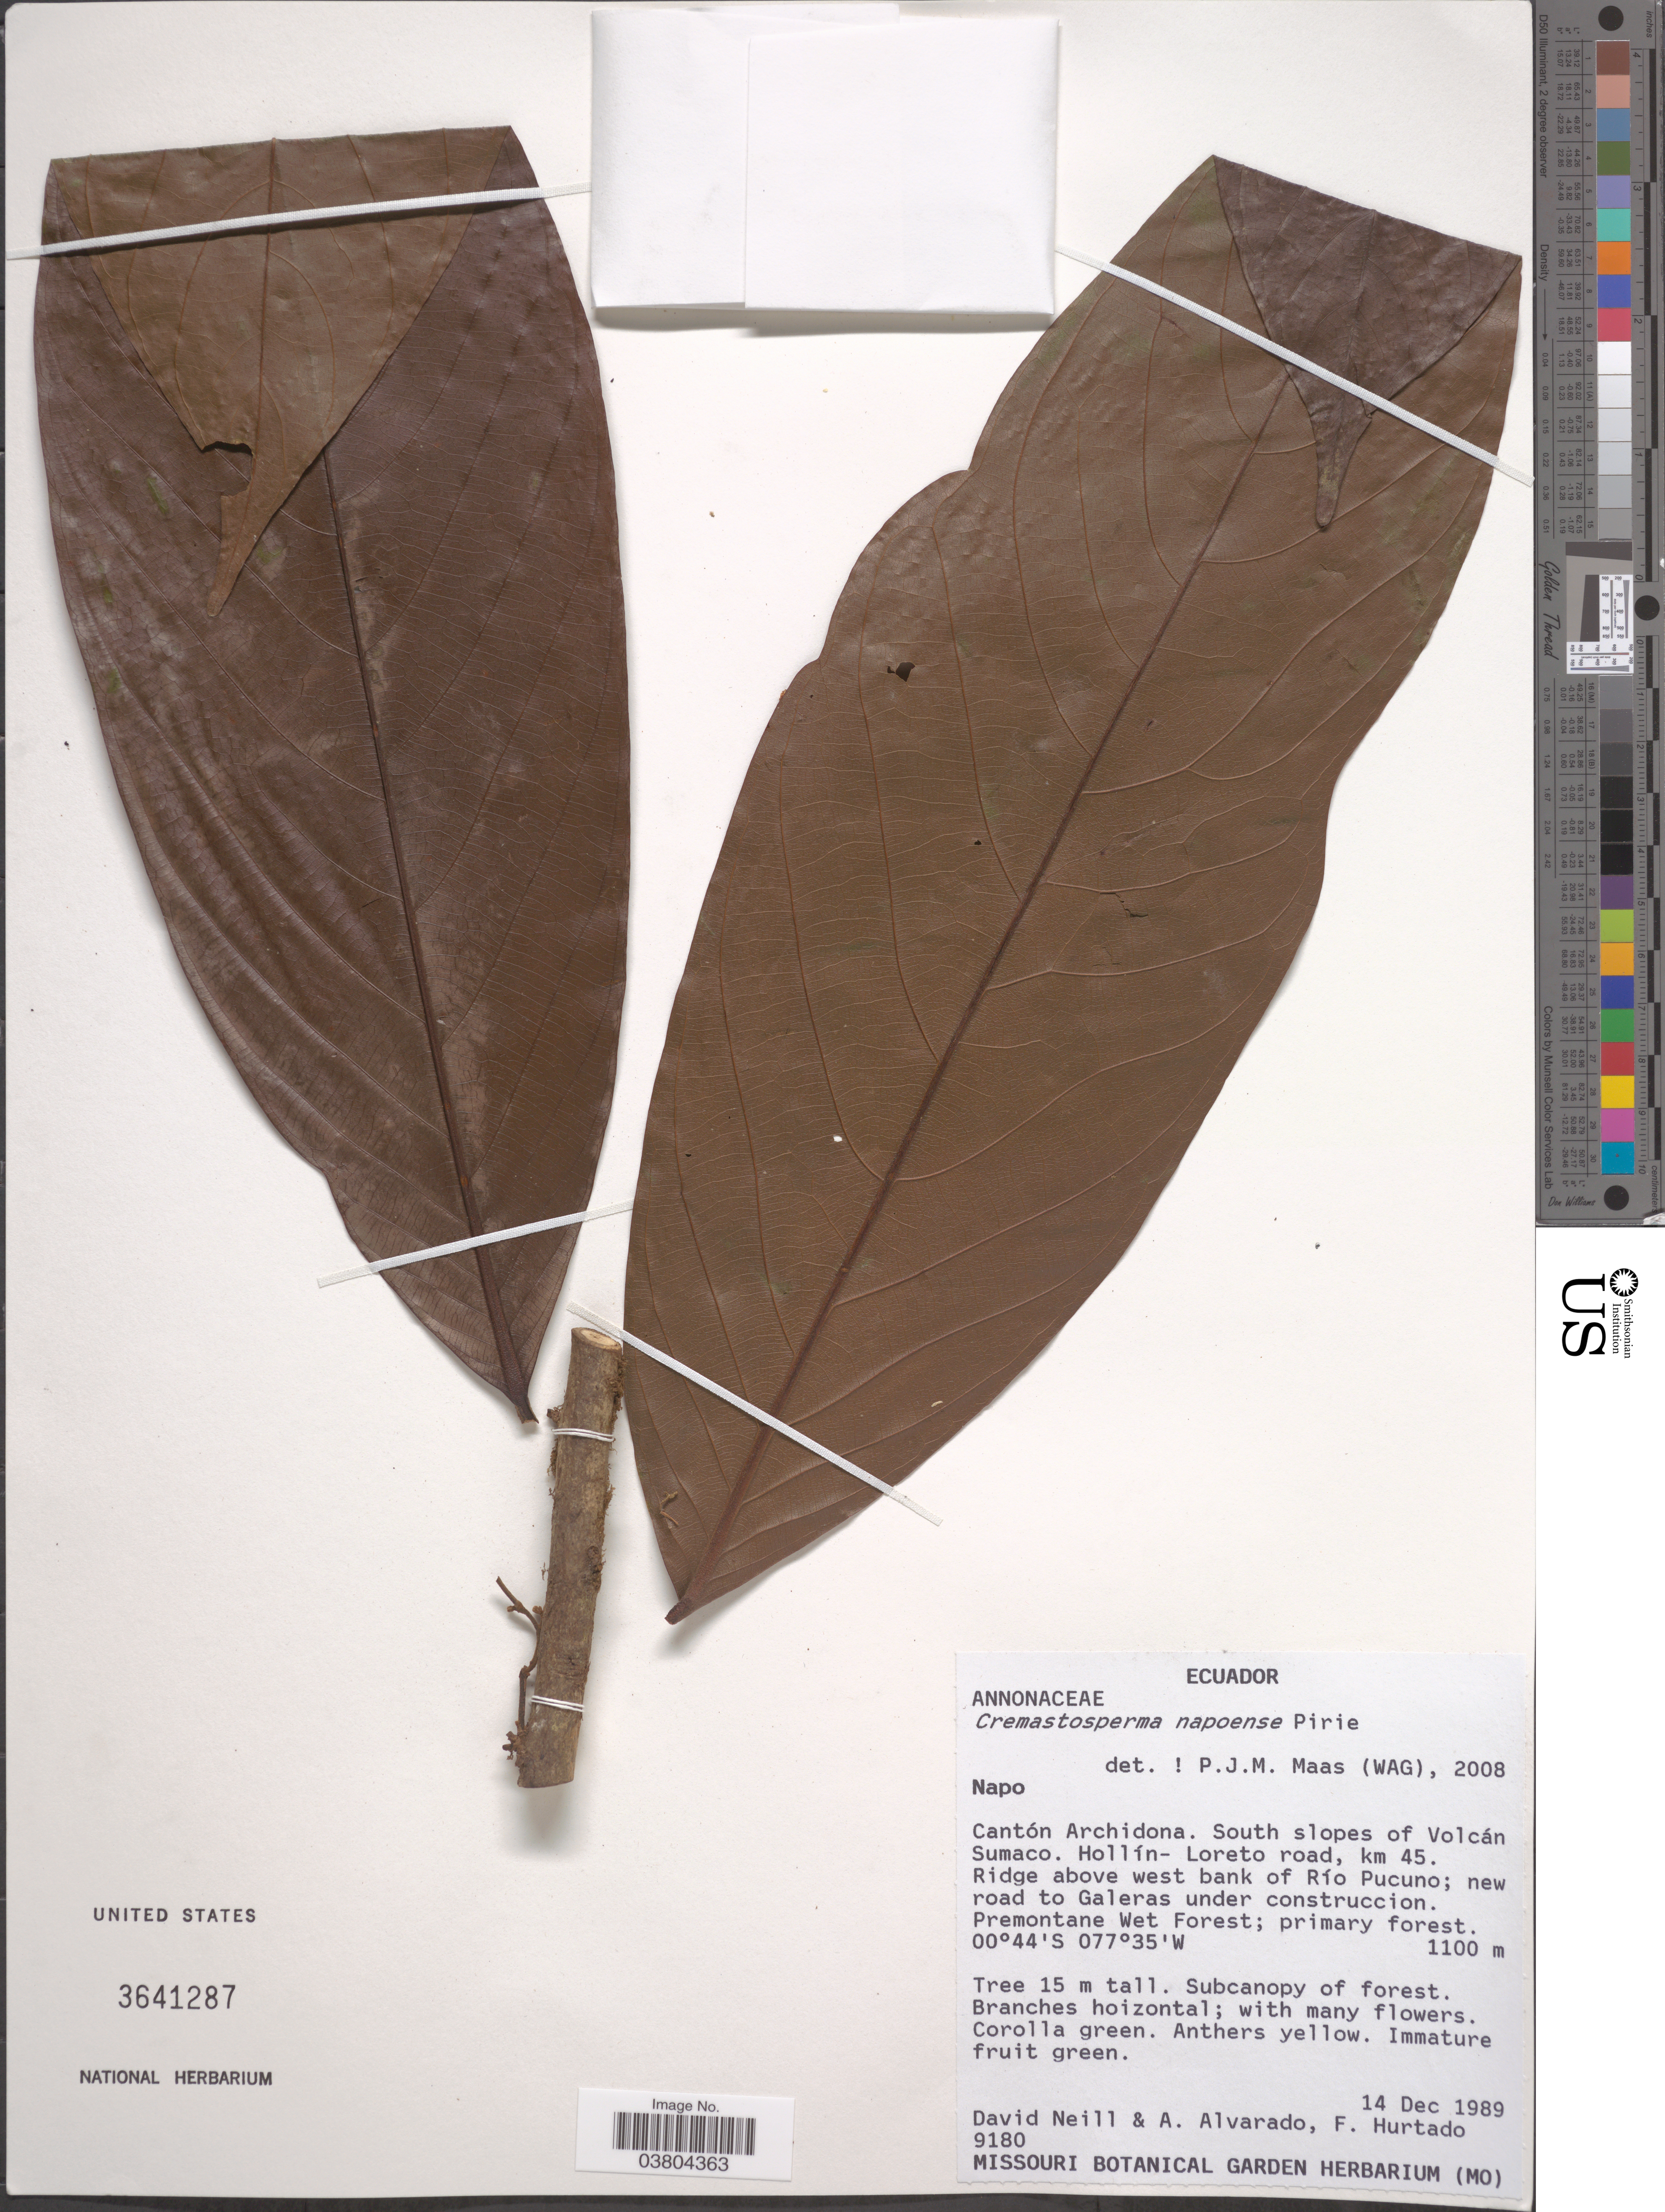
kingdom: Plantae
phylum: Tracheophyta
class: Magnoliopsida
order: Magnoliales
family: Annonaceae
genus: Cremastosperma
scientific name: Cremastosperma napoense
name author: Pirie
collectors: D. Neill, A. Alvarado & F. Hurtado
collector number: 9180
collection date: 1989-12-14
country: Ecuador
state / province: Napo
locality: Cantón Archidona. South slopes of Volcán Sumaco. Hollín-Loreto road, km 45. Ridge above west bank of Río Pucuno; new road to Galeras under construction. Premontane Wet Forest.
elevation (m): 1100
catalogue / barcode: US 3641287